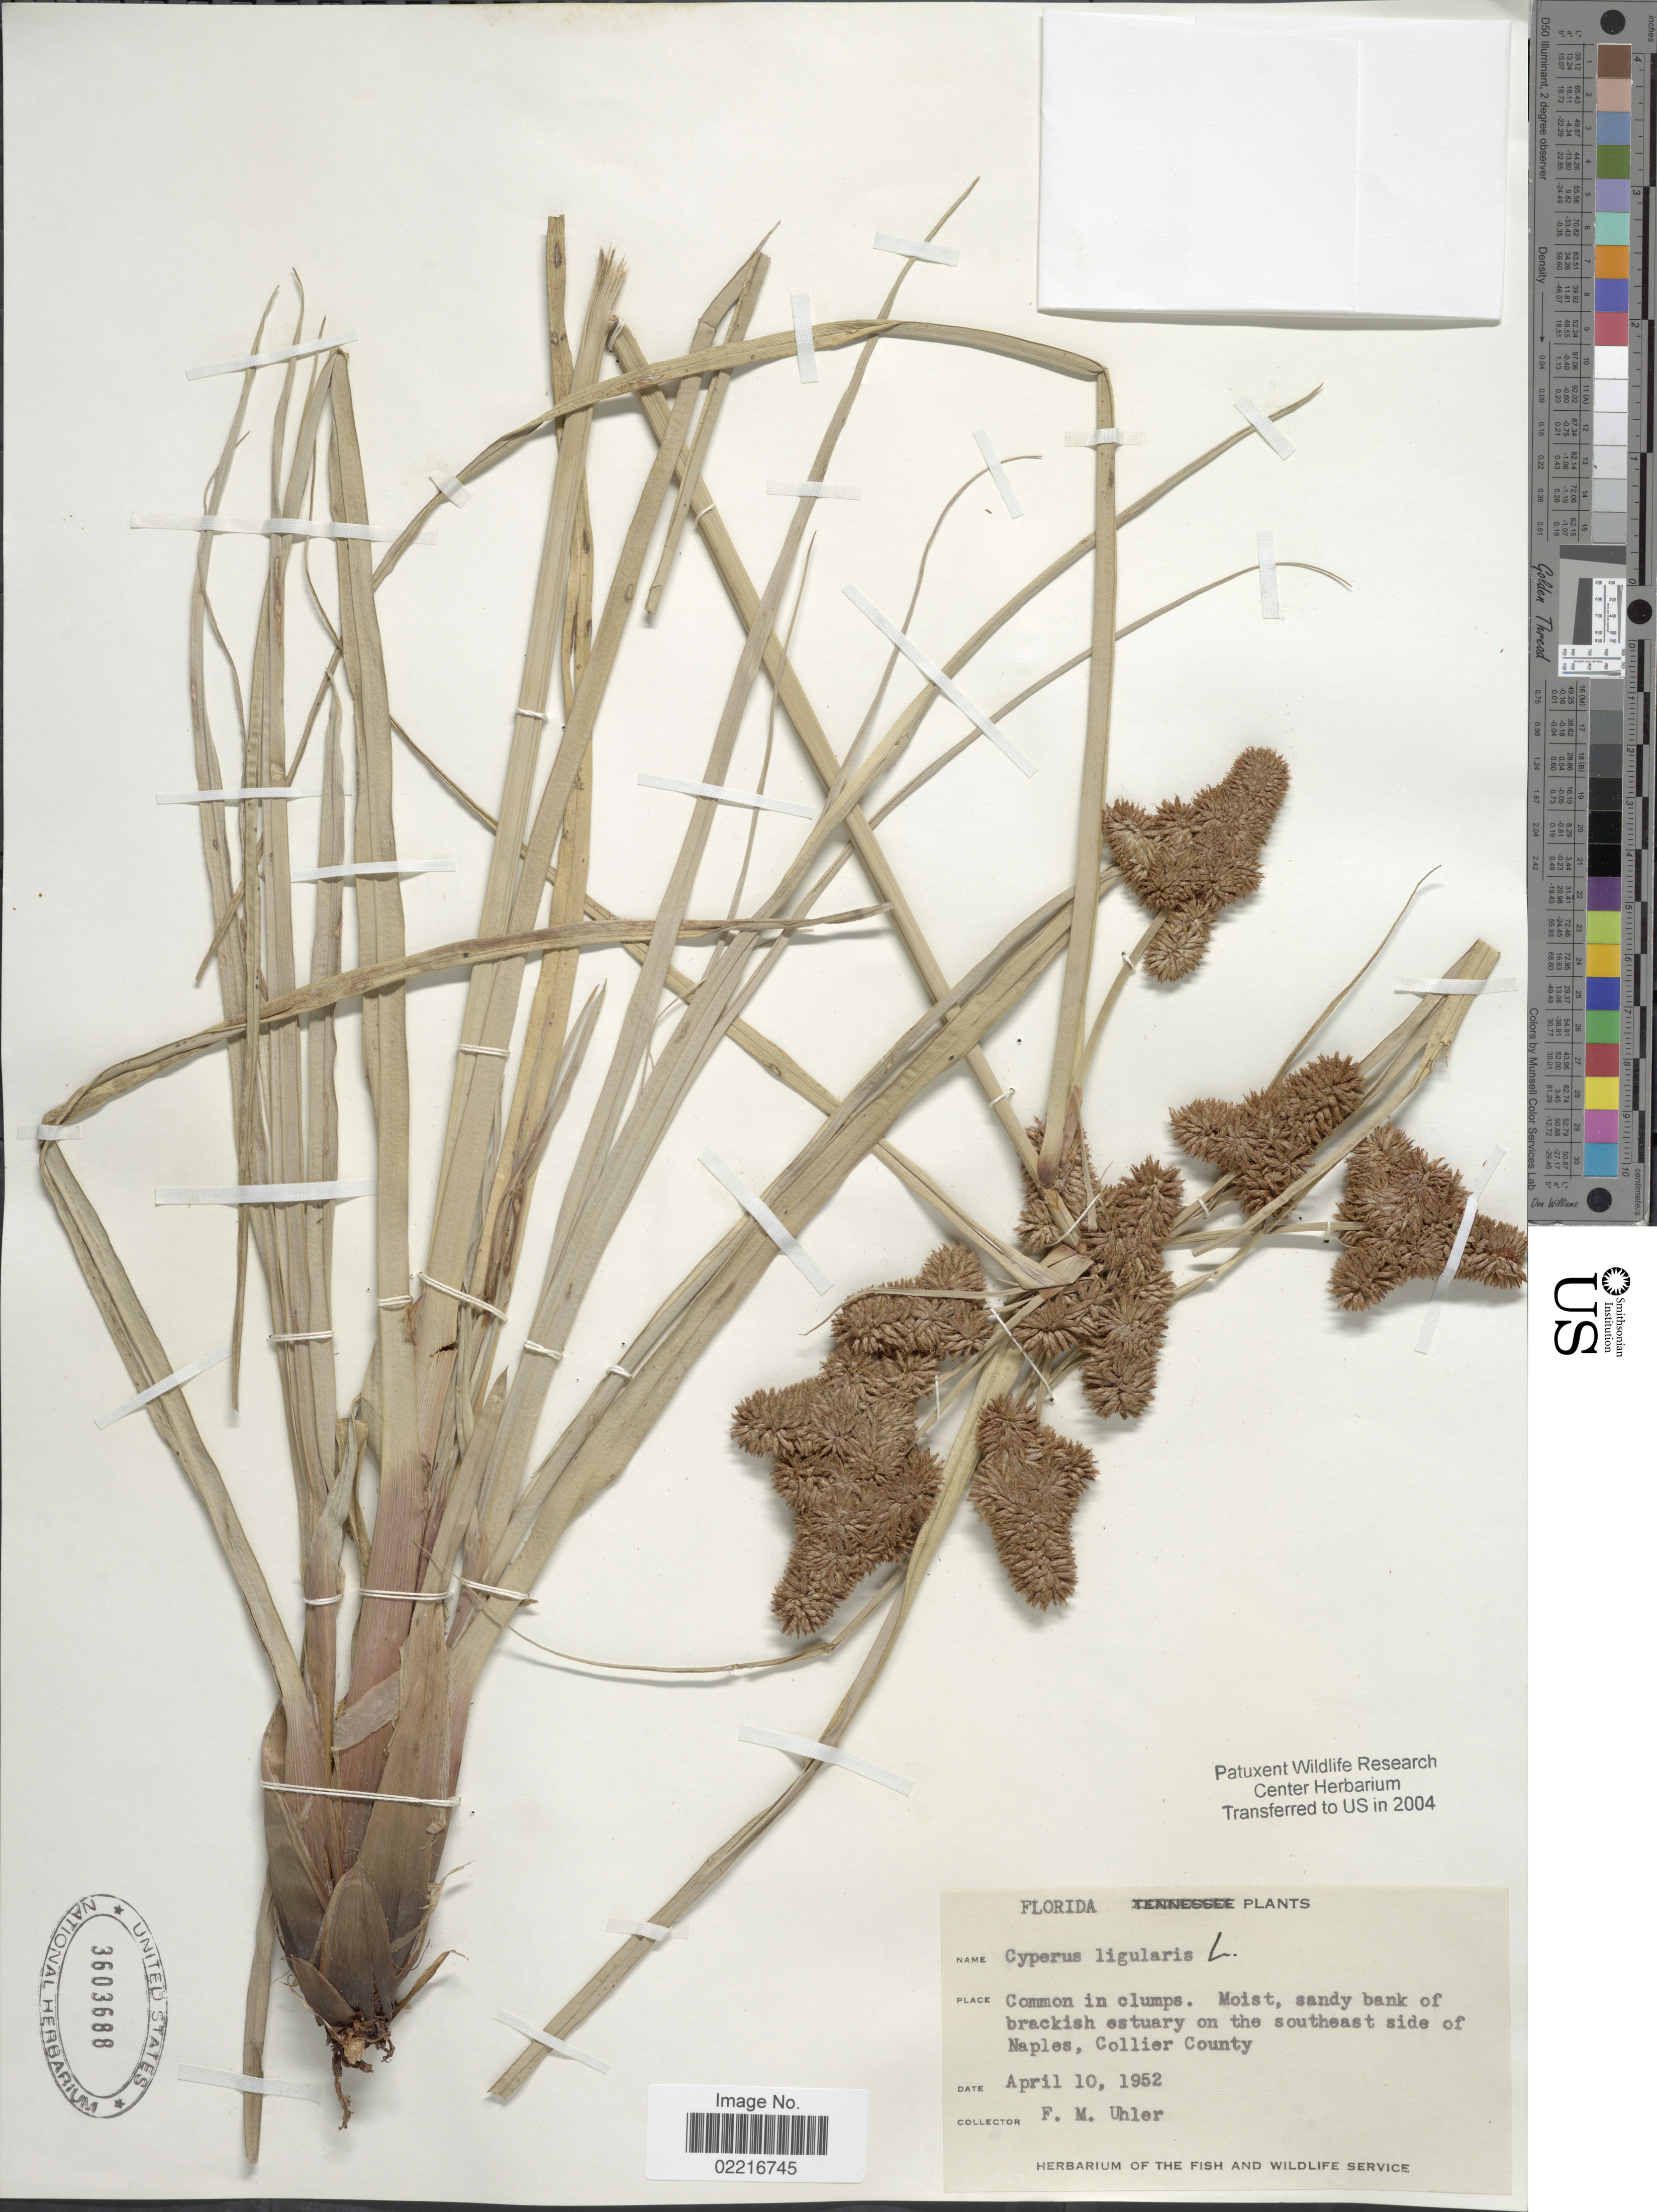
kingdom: Plantae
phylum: Tracheophyta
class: Liliopsida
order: Poales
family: Cyperaceae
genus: Cyperus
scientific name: Cyperus ligularis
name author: L.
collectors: F. M. Uhler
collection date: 1952-04-10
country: United States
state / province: Florida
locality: Sandy bank of brackish estuary on the southeast side of Naples, Collier County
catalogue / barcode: US 3603688